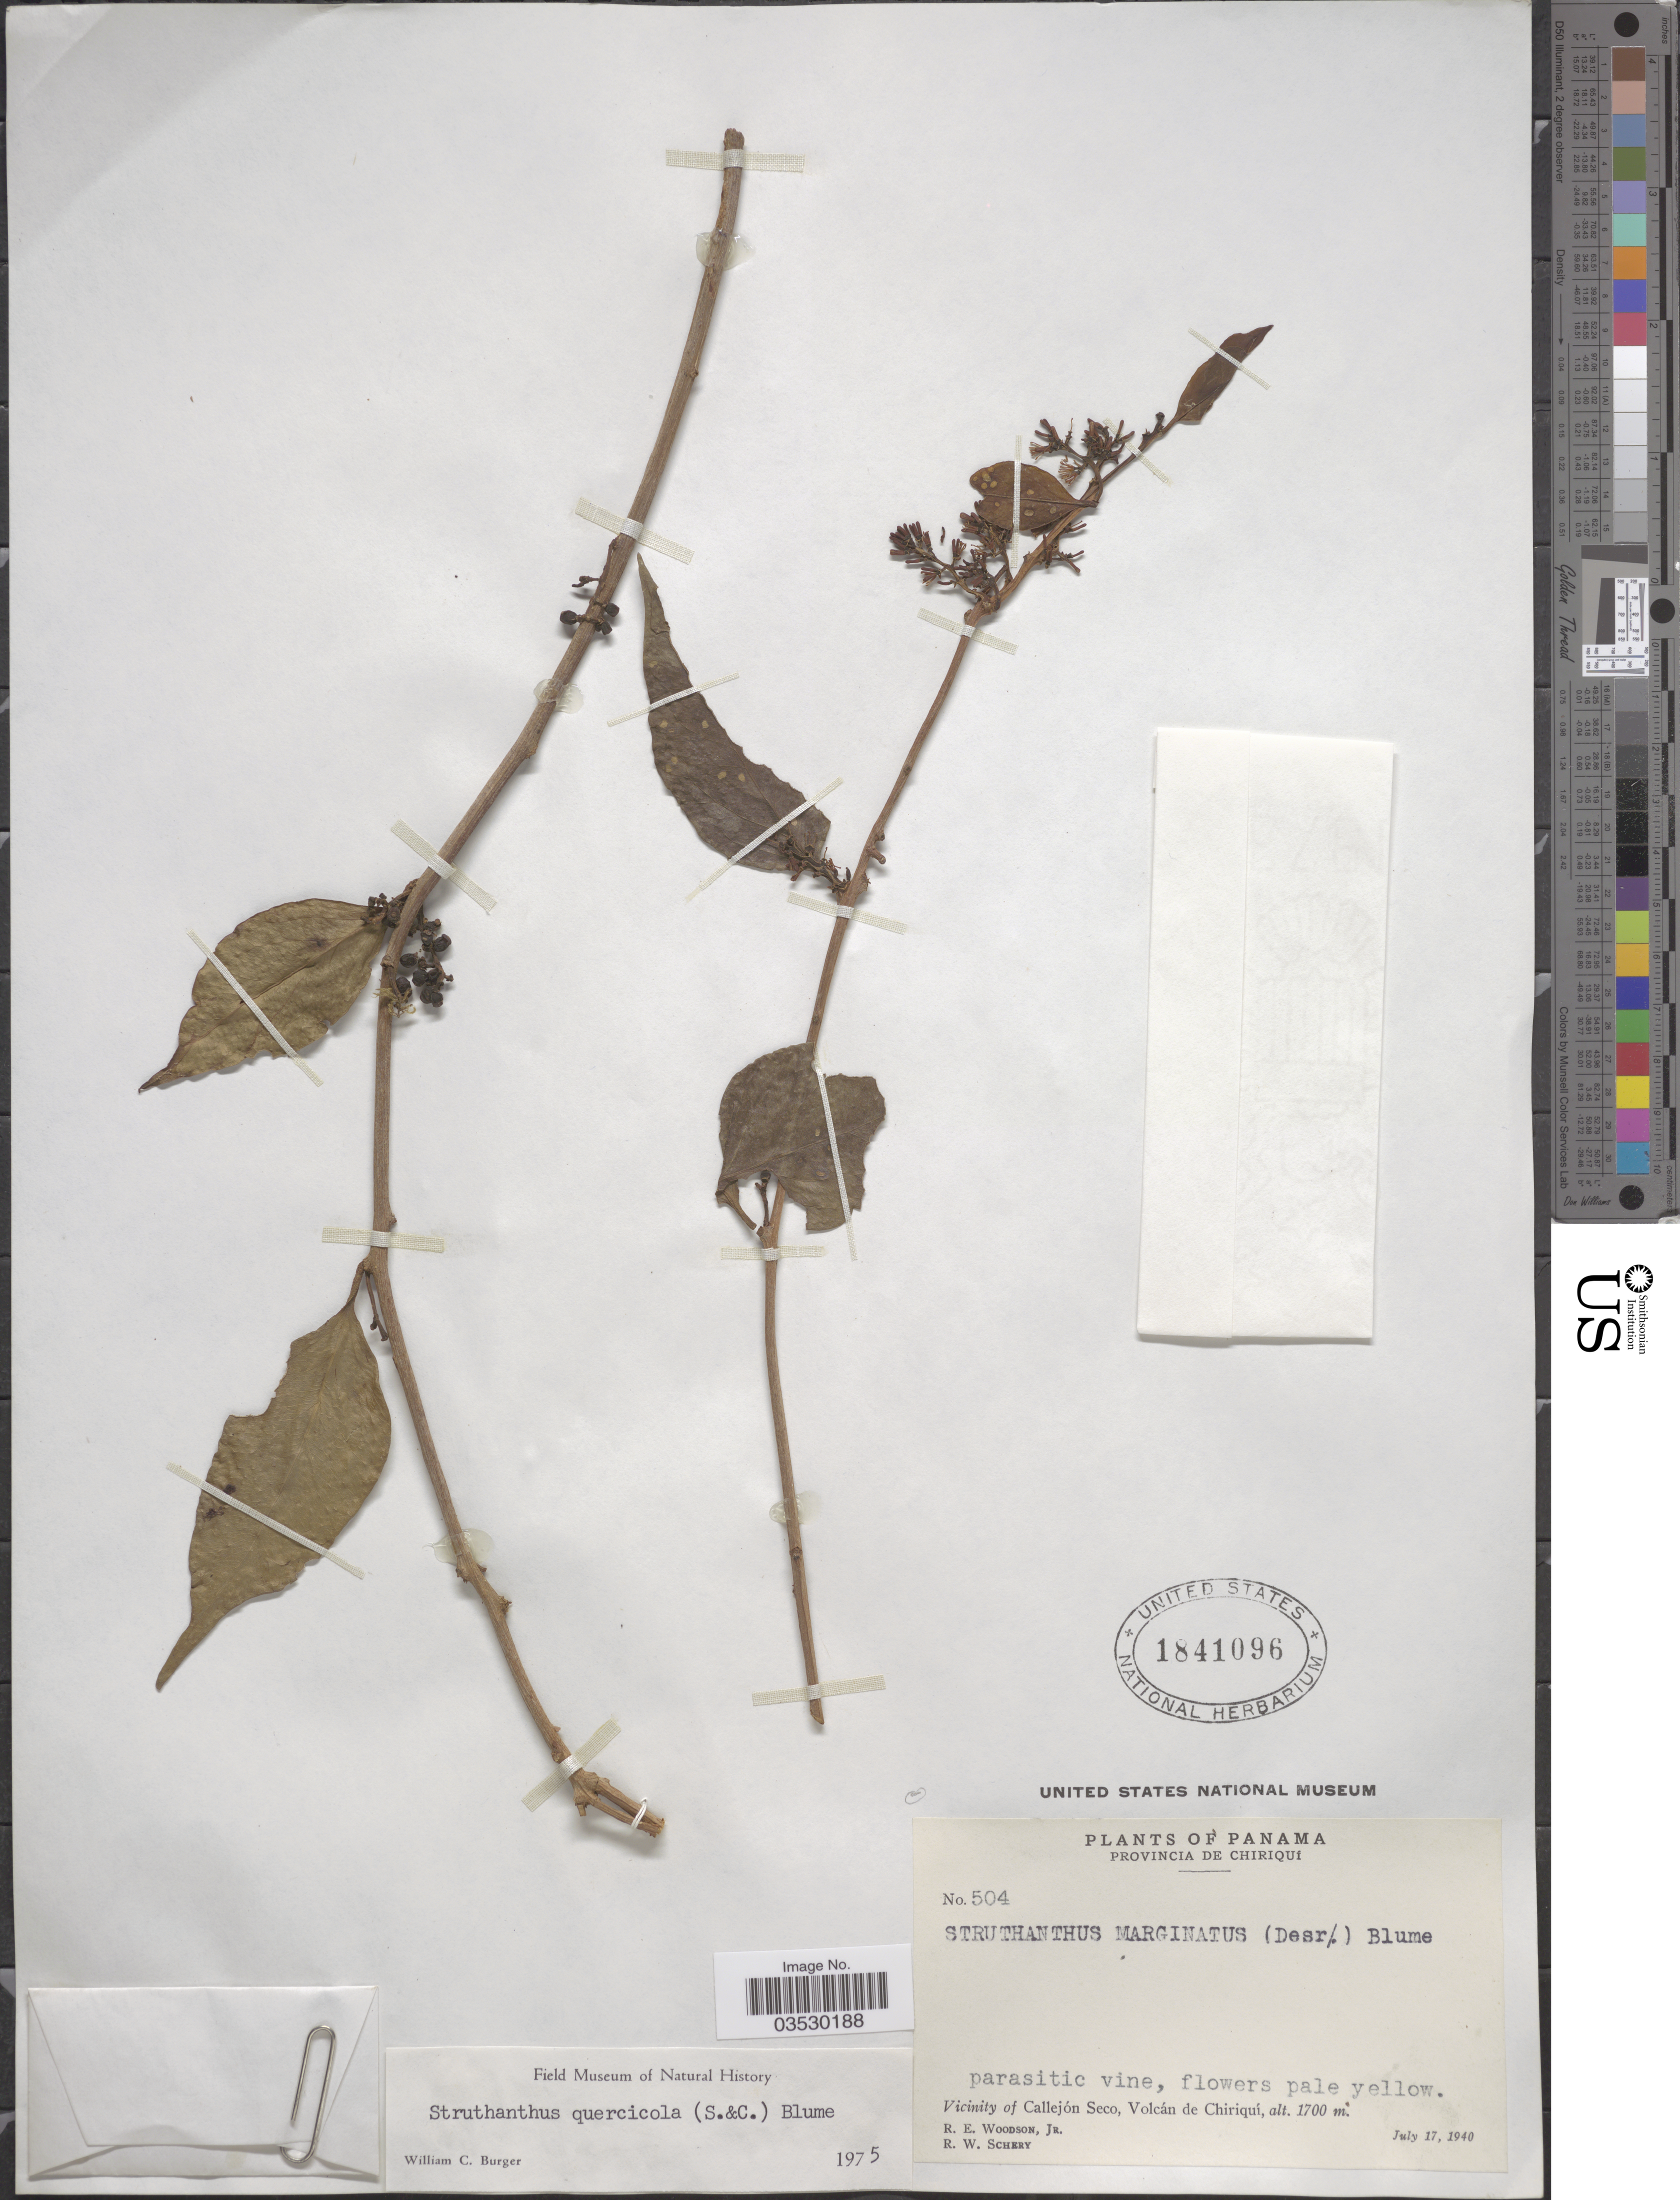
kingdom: Plantae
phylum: Tracheophyta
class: Magnoliopsida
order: Santalales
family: Loranthaceae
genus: Struthanthus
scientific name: Struthanthus quercicola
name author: (Kuijt) Cham. & Schltr.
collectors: R. E. Woodson & R. W. Schery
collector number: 504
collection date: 1940-07-17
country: Panama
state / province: Chiriqui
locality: Vicinity of Callejón Seco, Volcán de Chiriquí.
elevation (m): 1700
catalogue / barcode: US 1841096